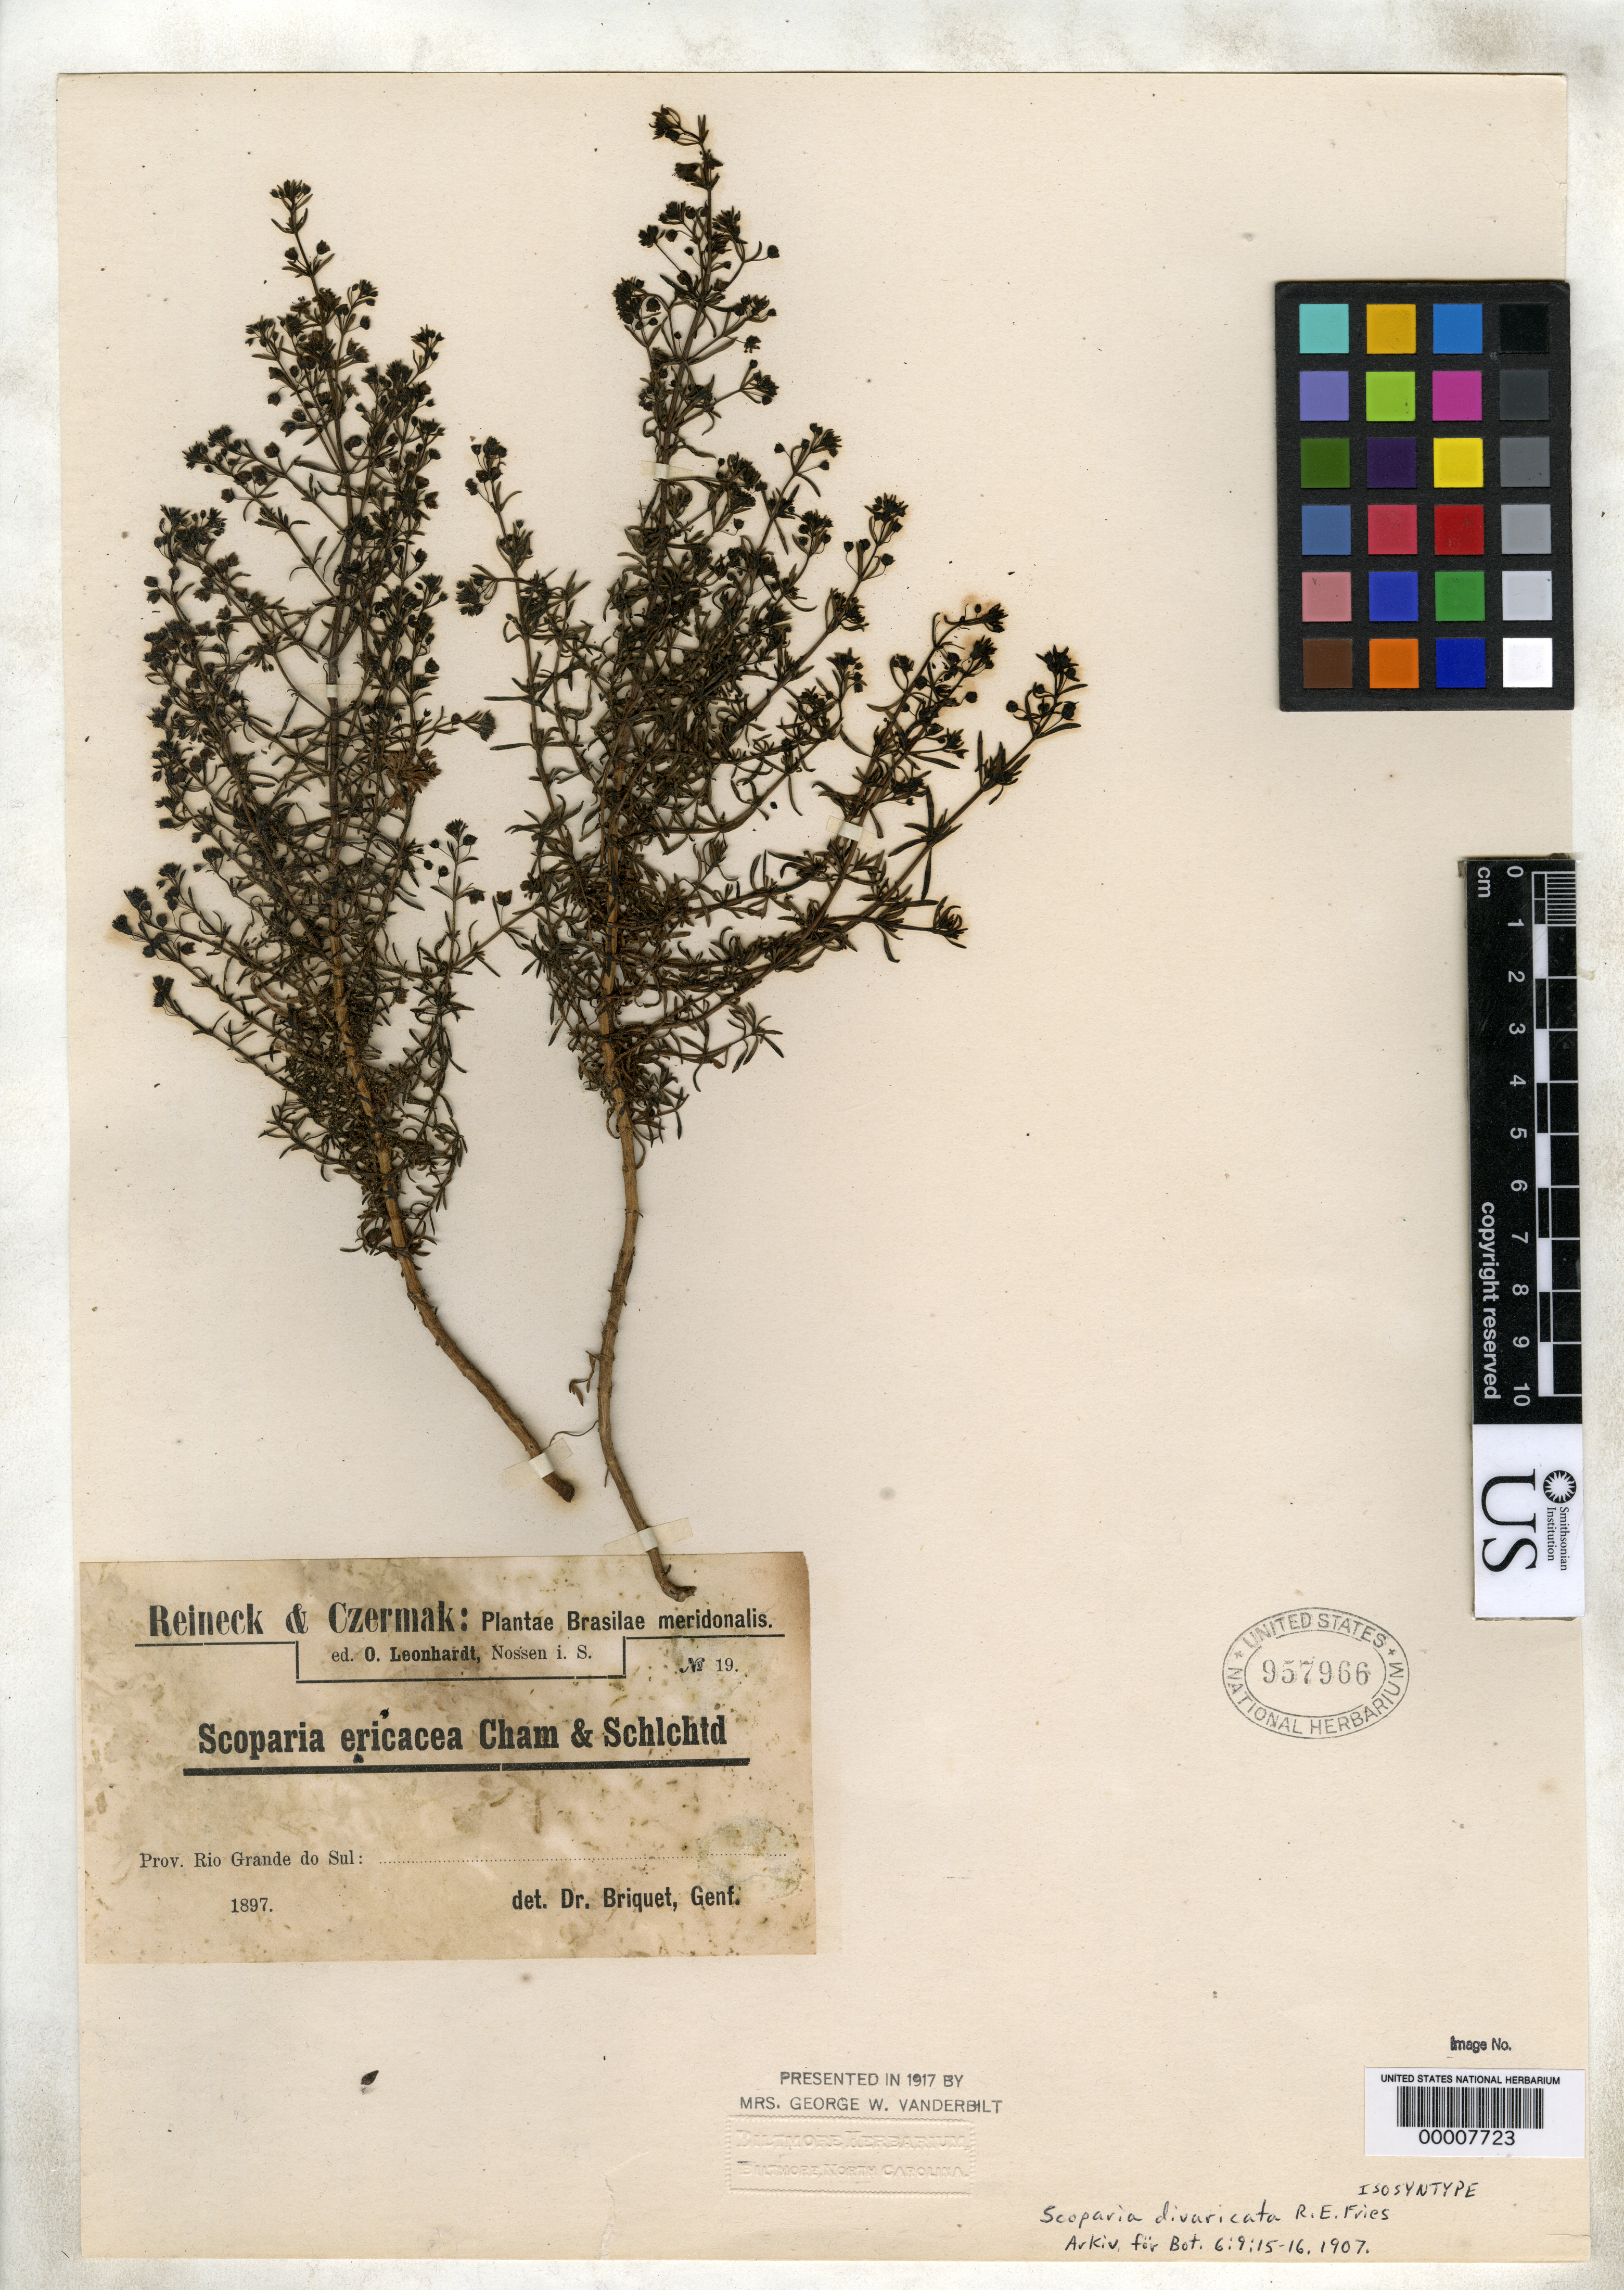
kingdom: Plantae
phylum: Tracheophyta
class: Magnoliopsida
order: Lamiales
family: Plantaginaceae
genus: Scoparia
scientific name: Scoparia divaricata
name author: R.E. Fr.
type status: Isosyntype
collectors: F. Reinecke & -. Czermak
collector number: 19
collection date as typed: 1897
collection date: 1897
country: Brazil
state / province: Rio Grande do Sul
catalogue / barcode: US 957966